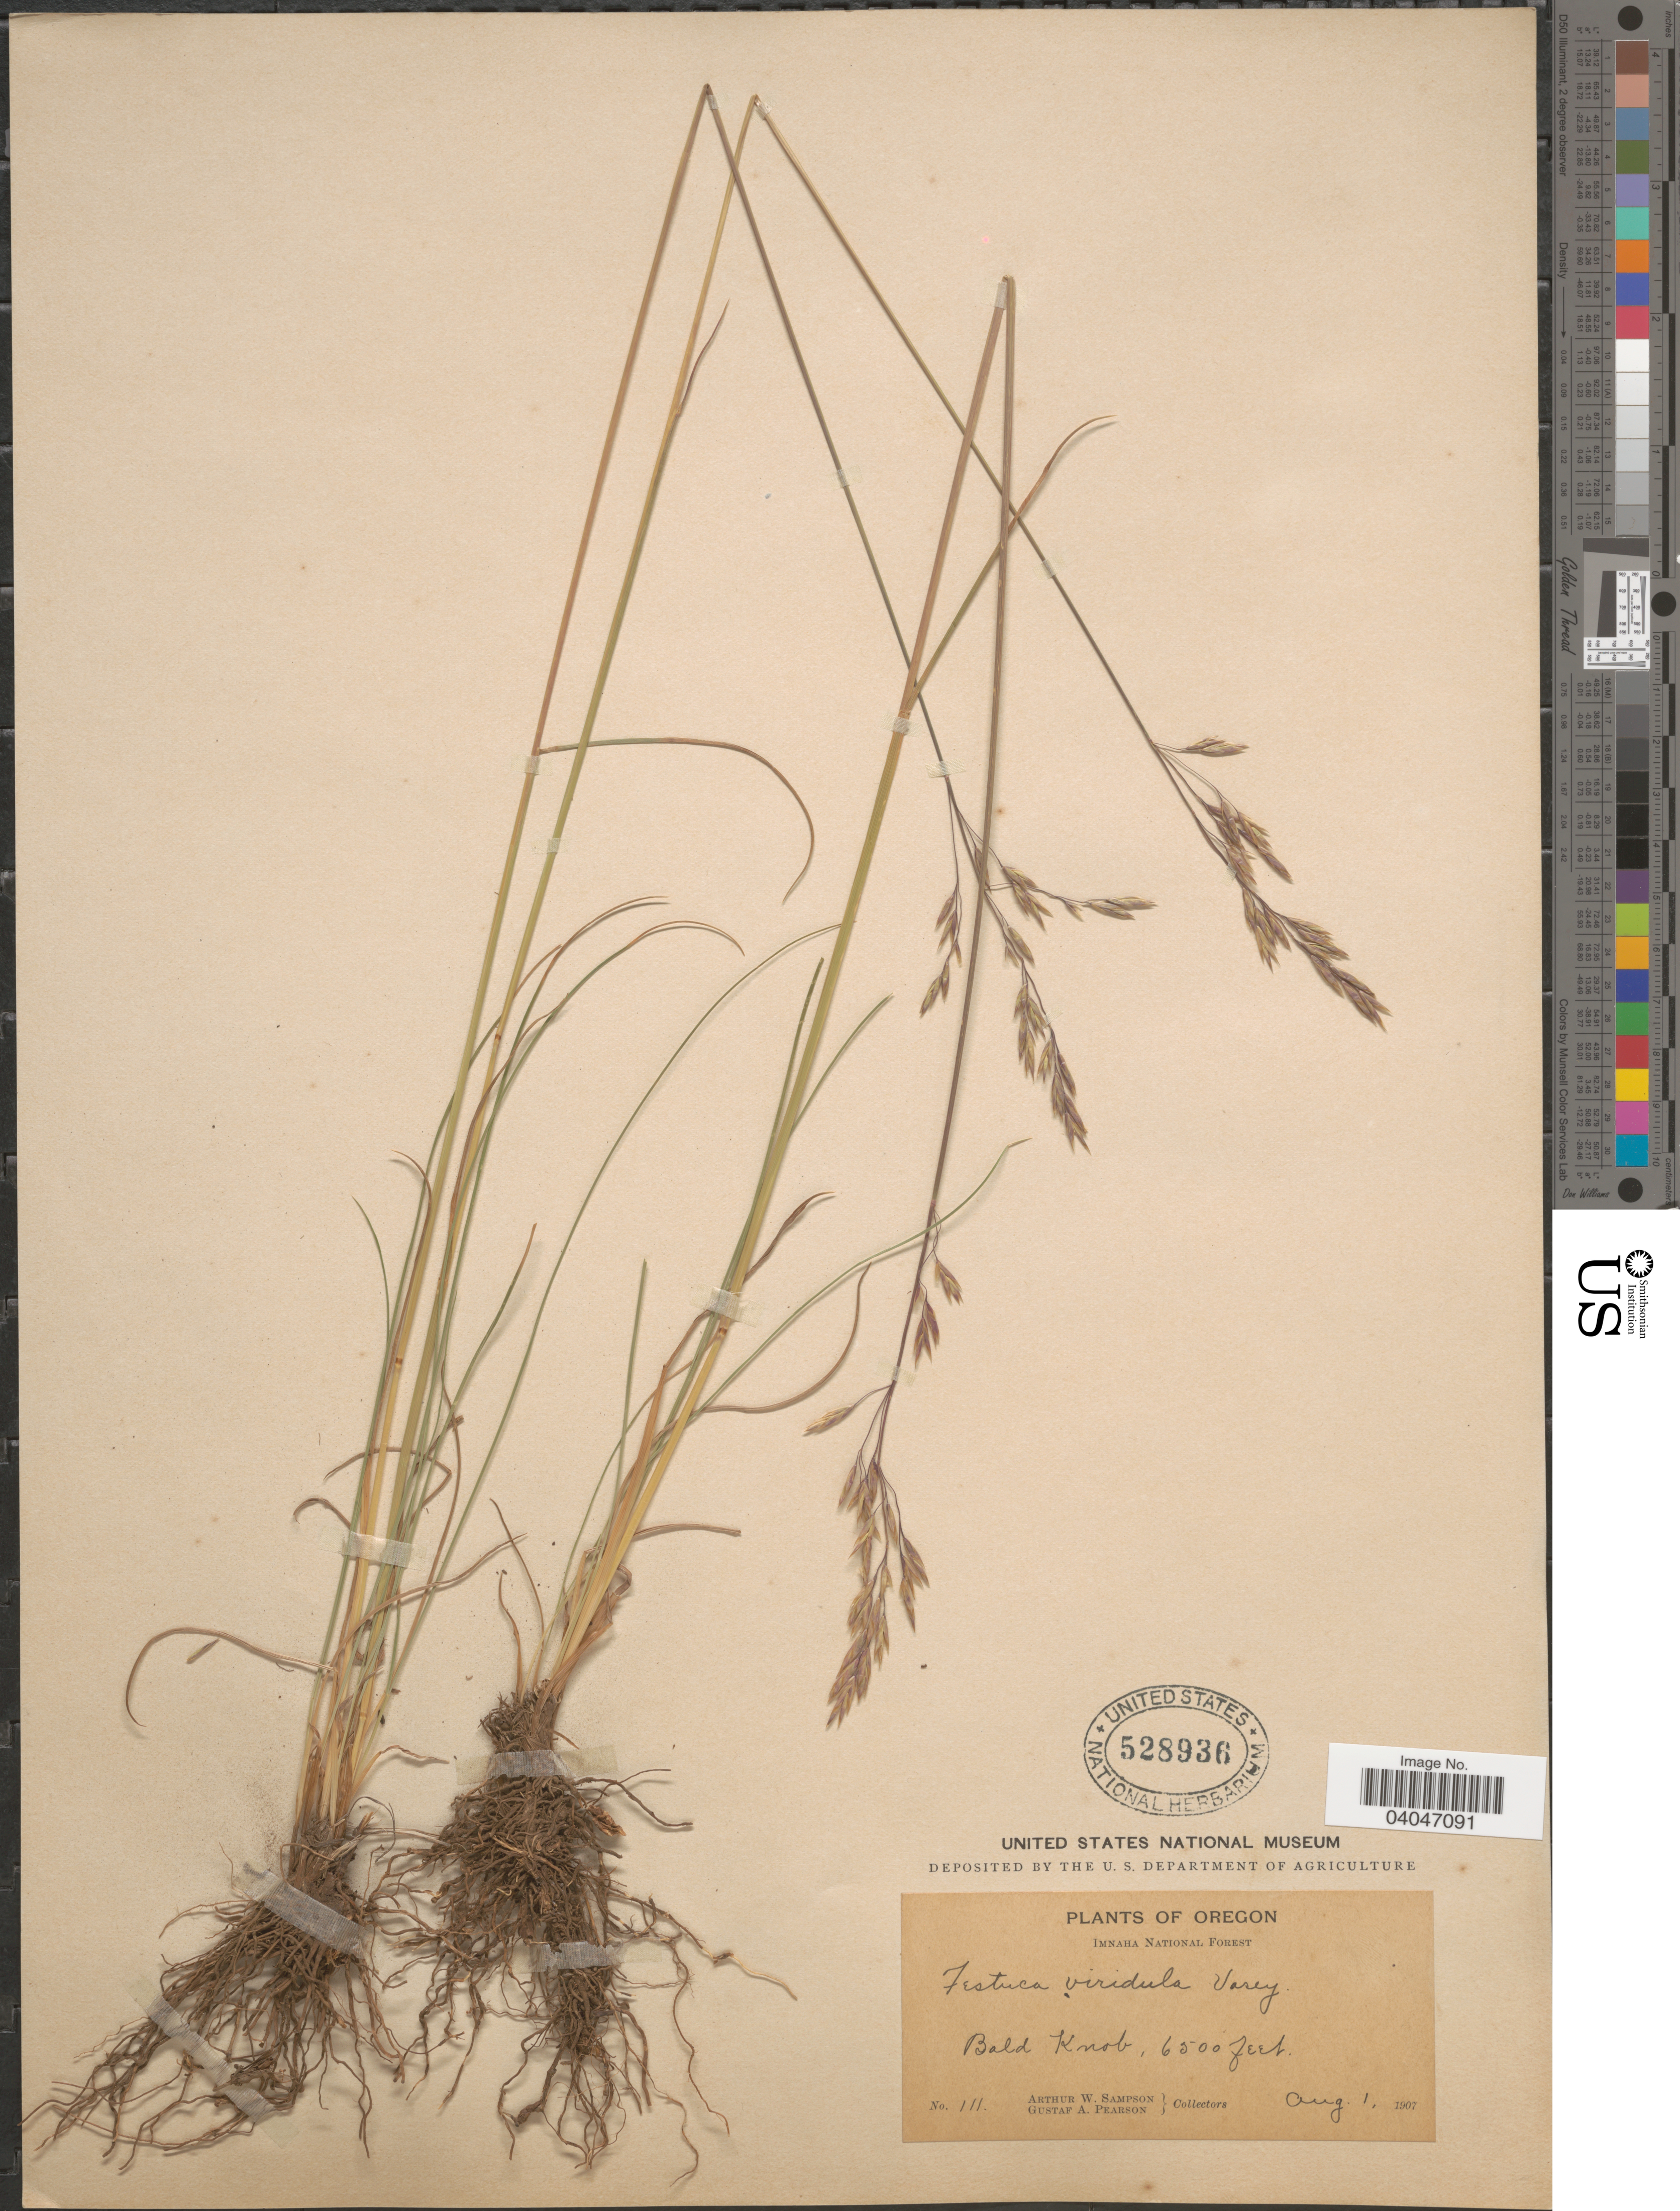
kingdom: Plantae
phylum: Tracheophyta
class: Liliopsida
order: Poales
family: Poaceae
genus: Festuca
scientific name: Festuca viridula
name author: Vasey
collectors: A. Sampson & G. Pearson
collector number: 111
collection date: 1907-08-01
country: United States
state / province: Oregon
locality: Imnaha National Forest. Bald Knob.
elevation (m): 1981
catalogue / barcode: US 528936